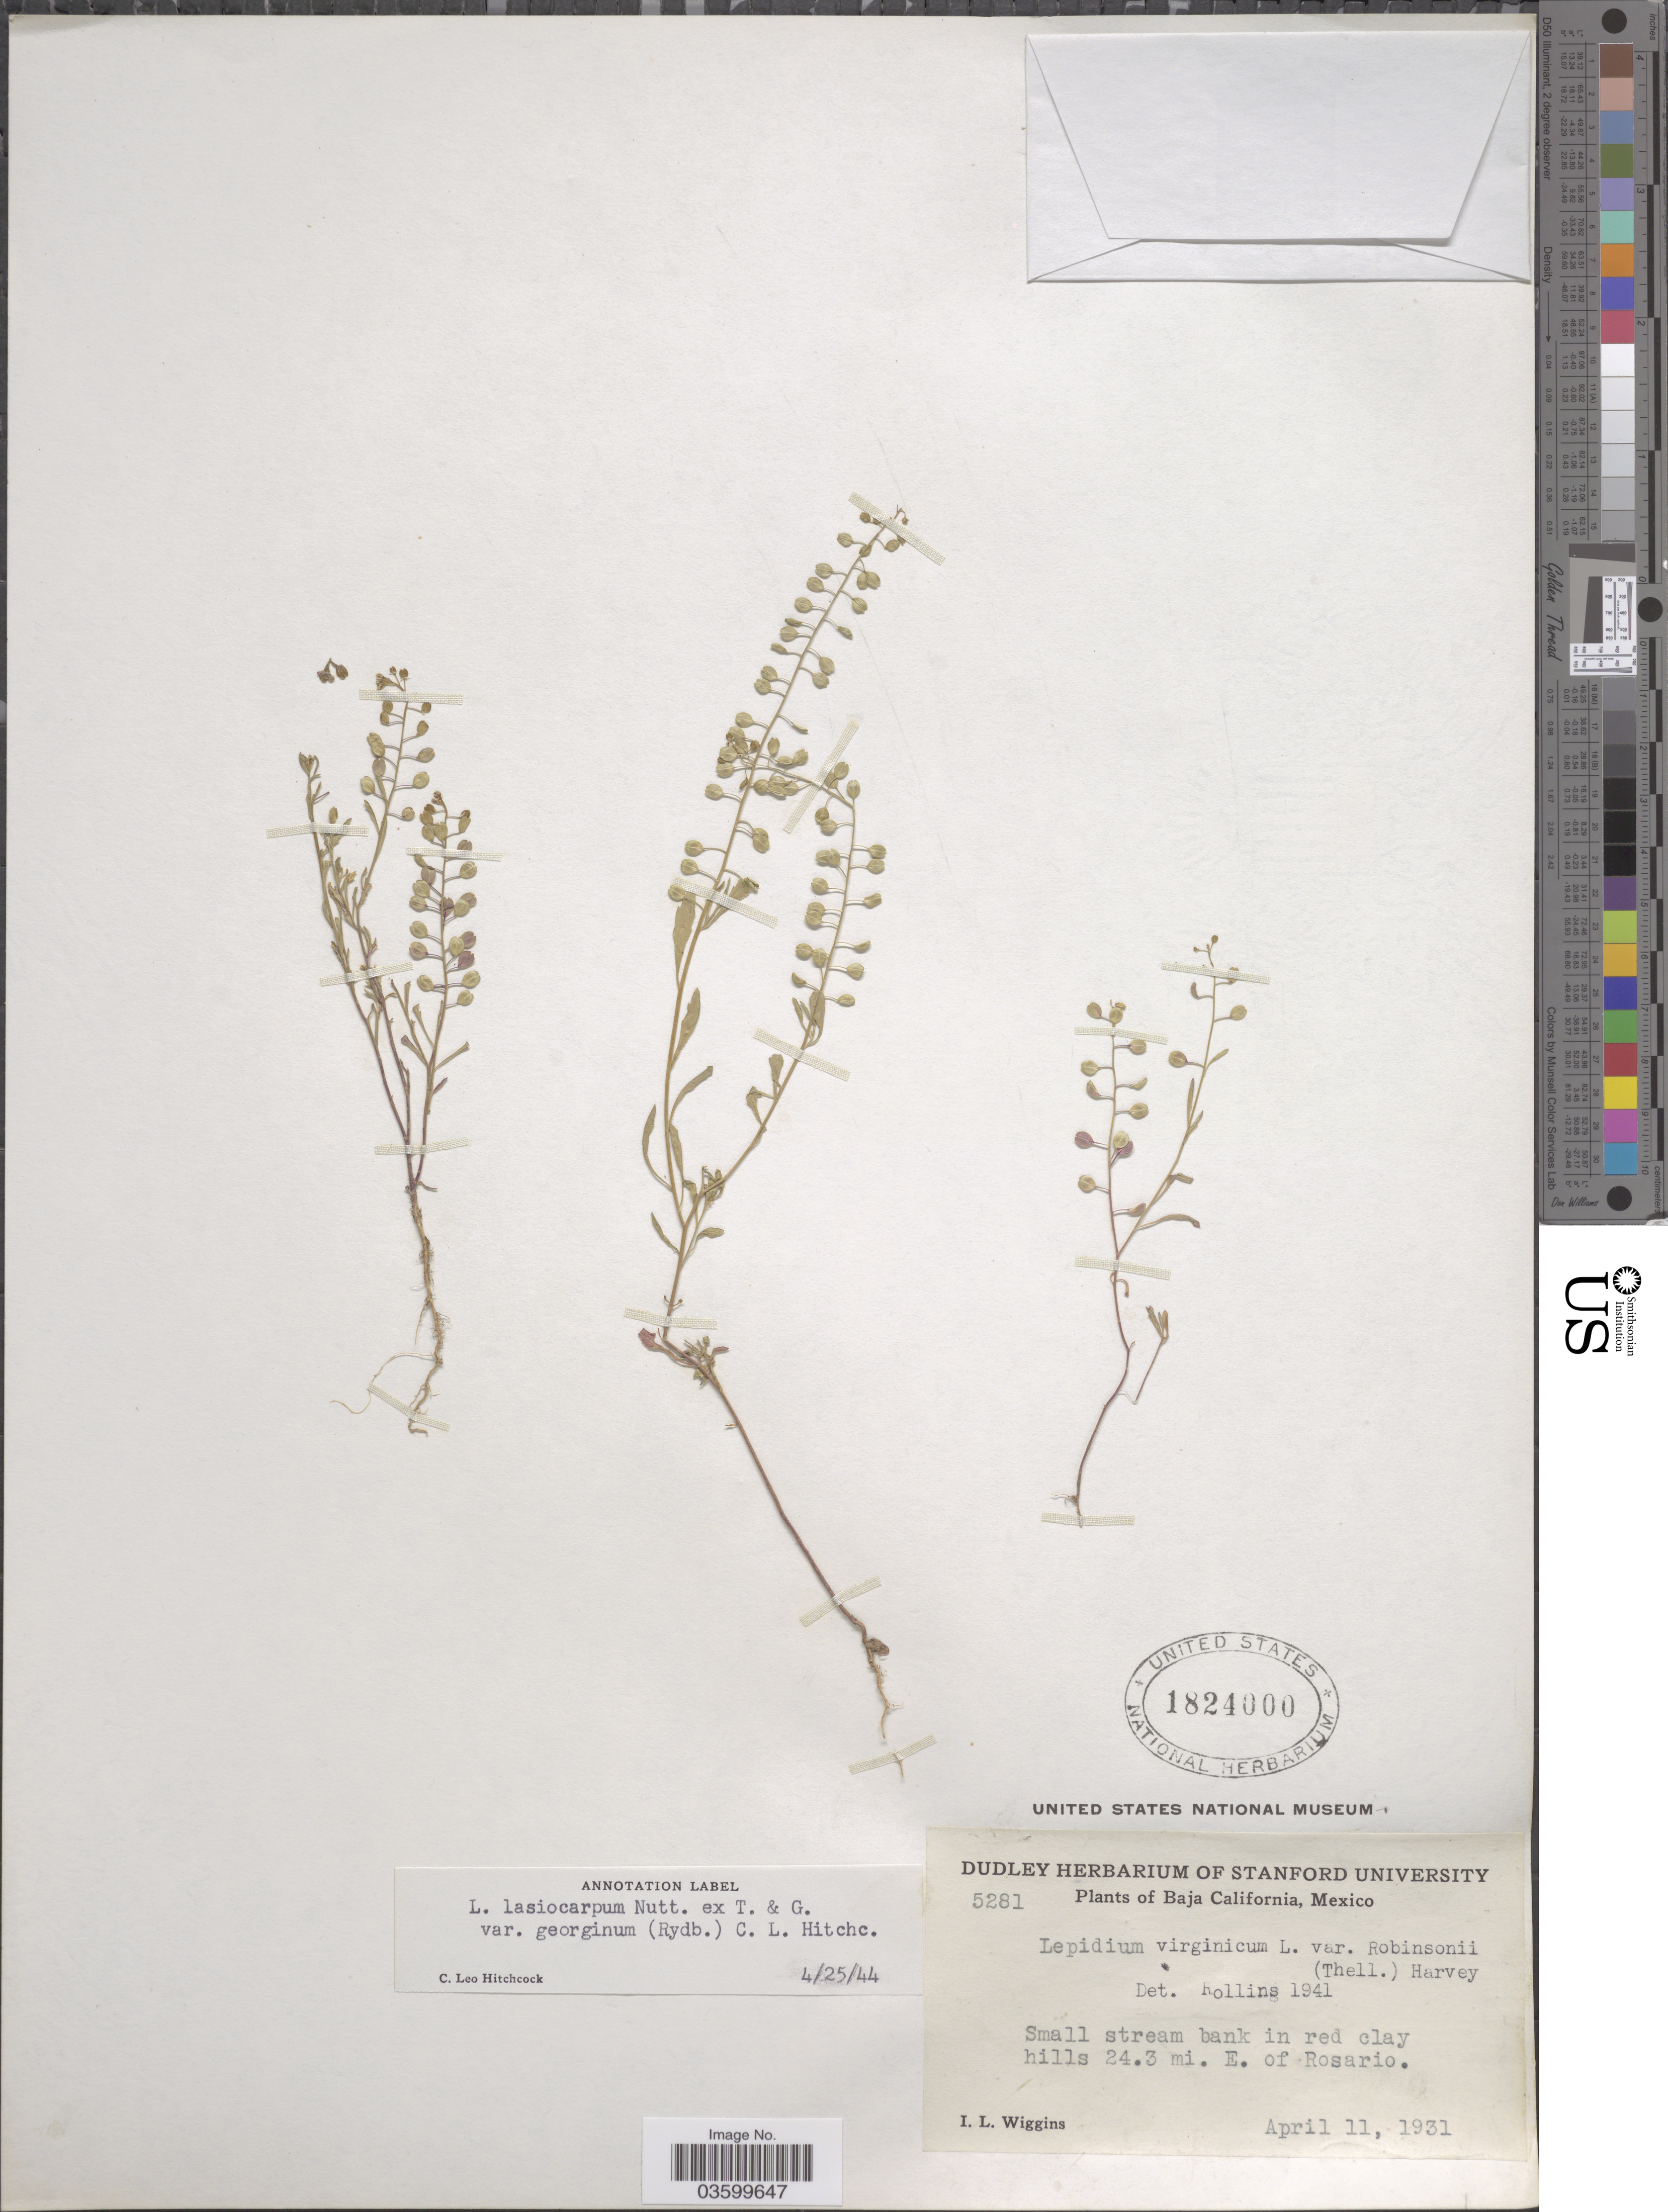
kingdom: Plantae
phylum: Tracheophyta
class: Magnoliopsida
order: Brassicales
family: Brassicaceae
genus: Lepidium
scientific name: Lepidium lasiocarpum var. georginum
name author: (Rydb.) C.L. Hitchc.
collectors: I. L. Wiggins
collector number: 5281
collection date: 1931-04-11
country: Mexico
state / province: Baja California Norte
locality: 24.3 mi. E. of Rosario.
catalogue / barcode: US 1824000